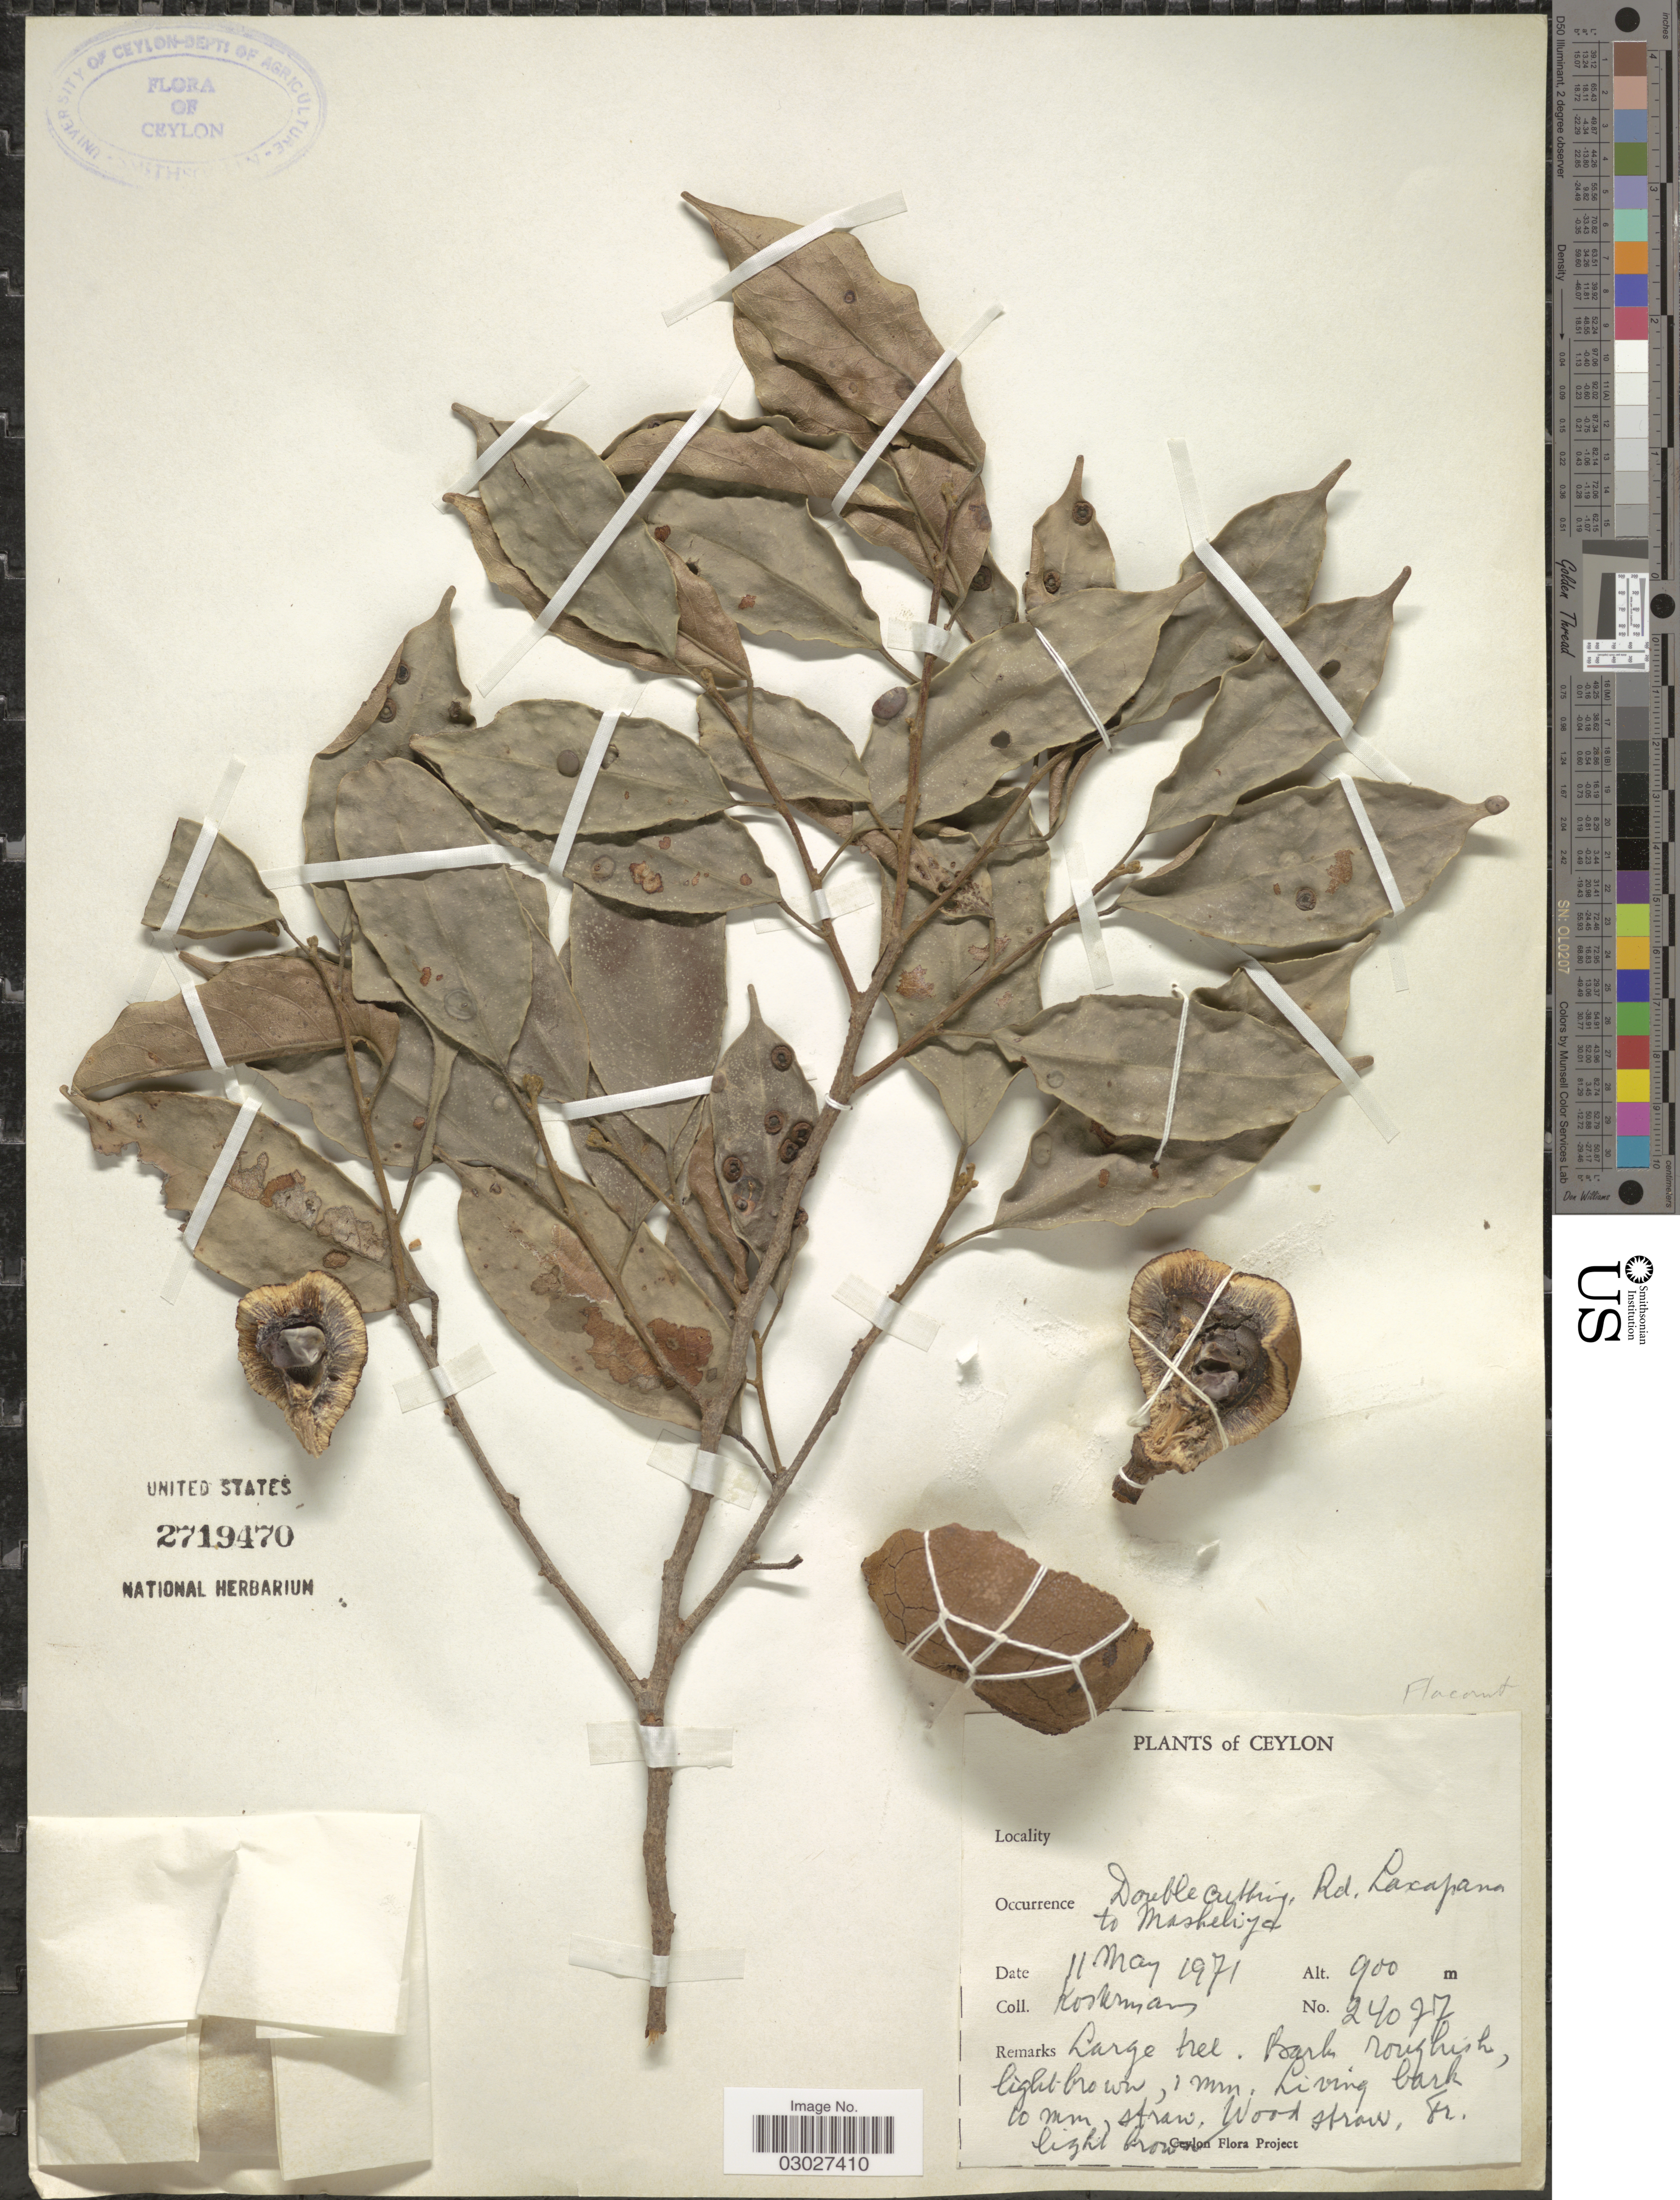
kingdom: Plantae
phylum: Tracheophyta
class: Magnoliopsida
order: Malpighiales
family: Achariaceae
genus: Hydnocarpus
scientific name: Hydnocarpus octandrus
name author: Thwaites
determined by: Sleumer, H. O.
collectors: Kostermans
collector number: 24077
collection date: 1971-05-11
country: Sri Lanka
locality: Ceylon. Double cutting, Rd. Laxapan to Maskeliya.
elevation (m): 900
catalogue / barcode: US 2719470